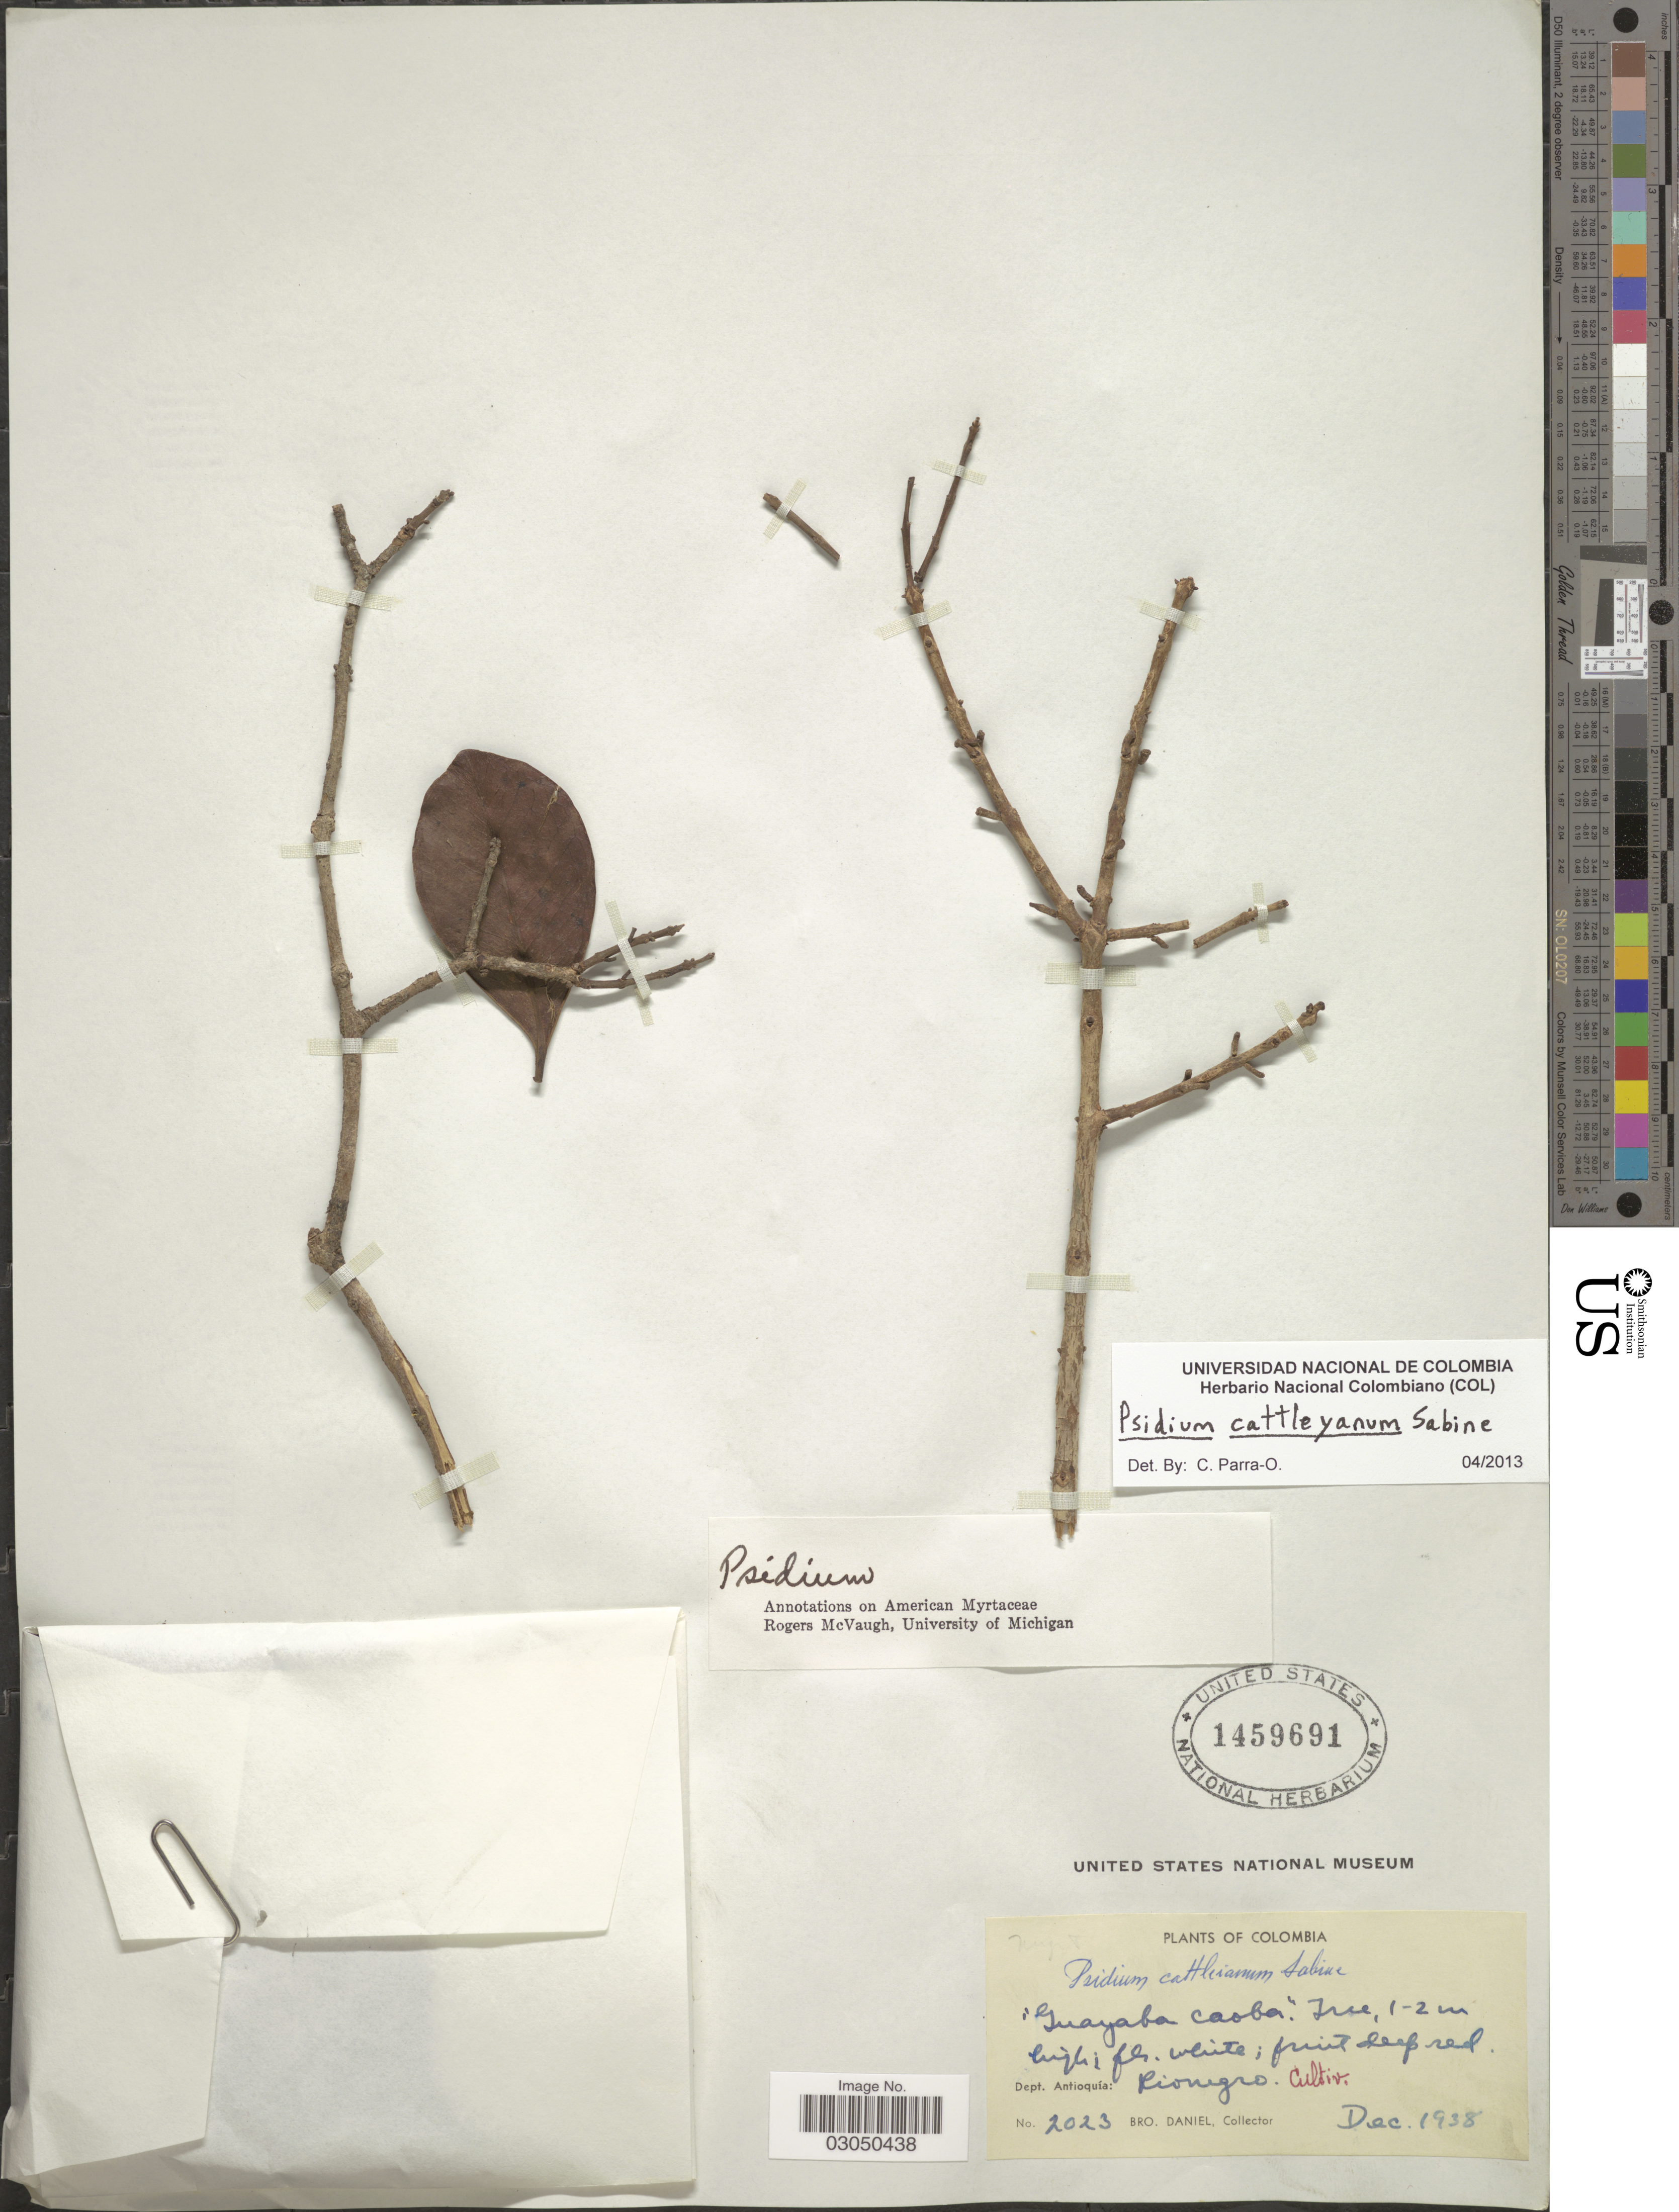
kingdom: Plantae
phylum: Tracheophyta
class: Magnoliopsida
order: Myrtales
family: Myrtaceae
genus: Psidium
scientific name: Psidium cattleyanum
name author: Sabine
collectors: Bro. Daniel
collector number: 2023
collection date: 1938-12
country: Colombia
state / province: Antioquia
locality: Dept. Antioquía: Rionegro. Cultiv.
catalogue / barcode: US 1459691